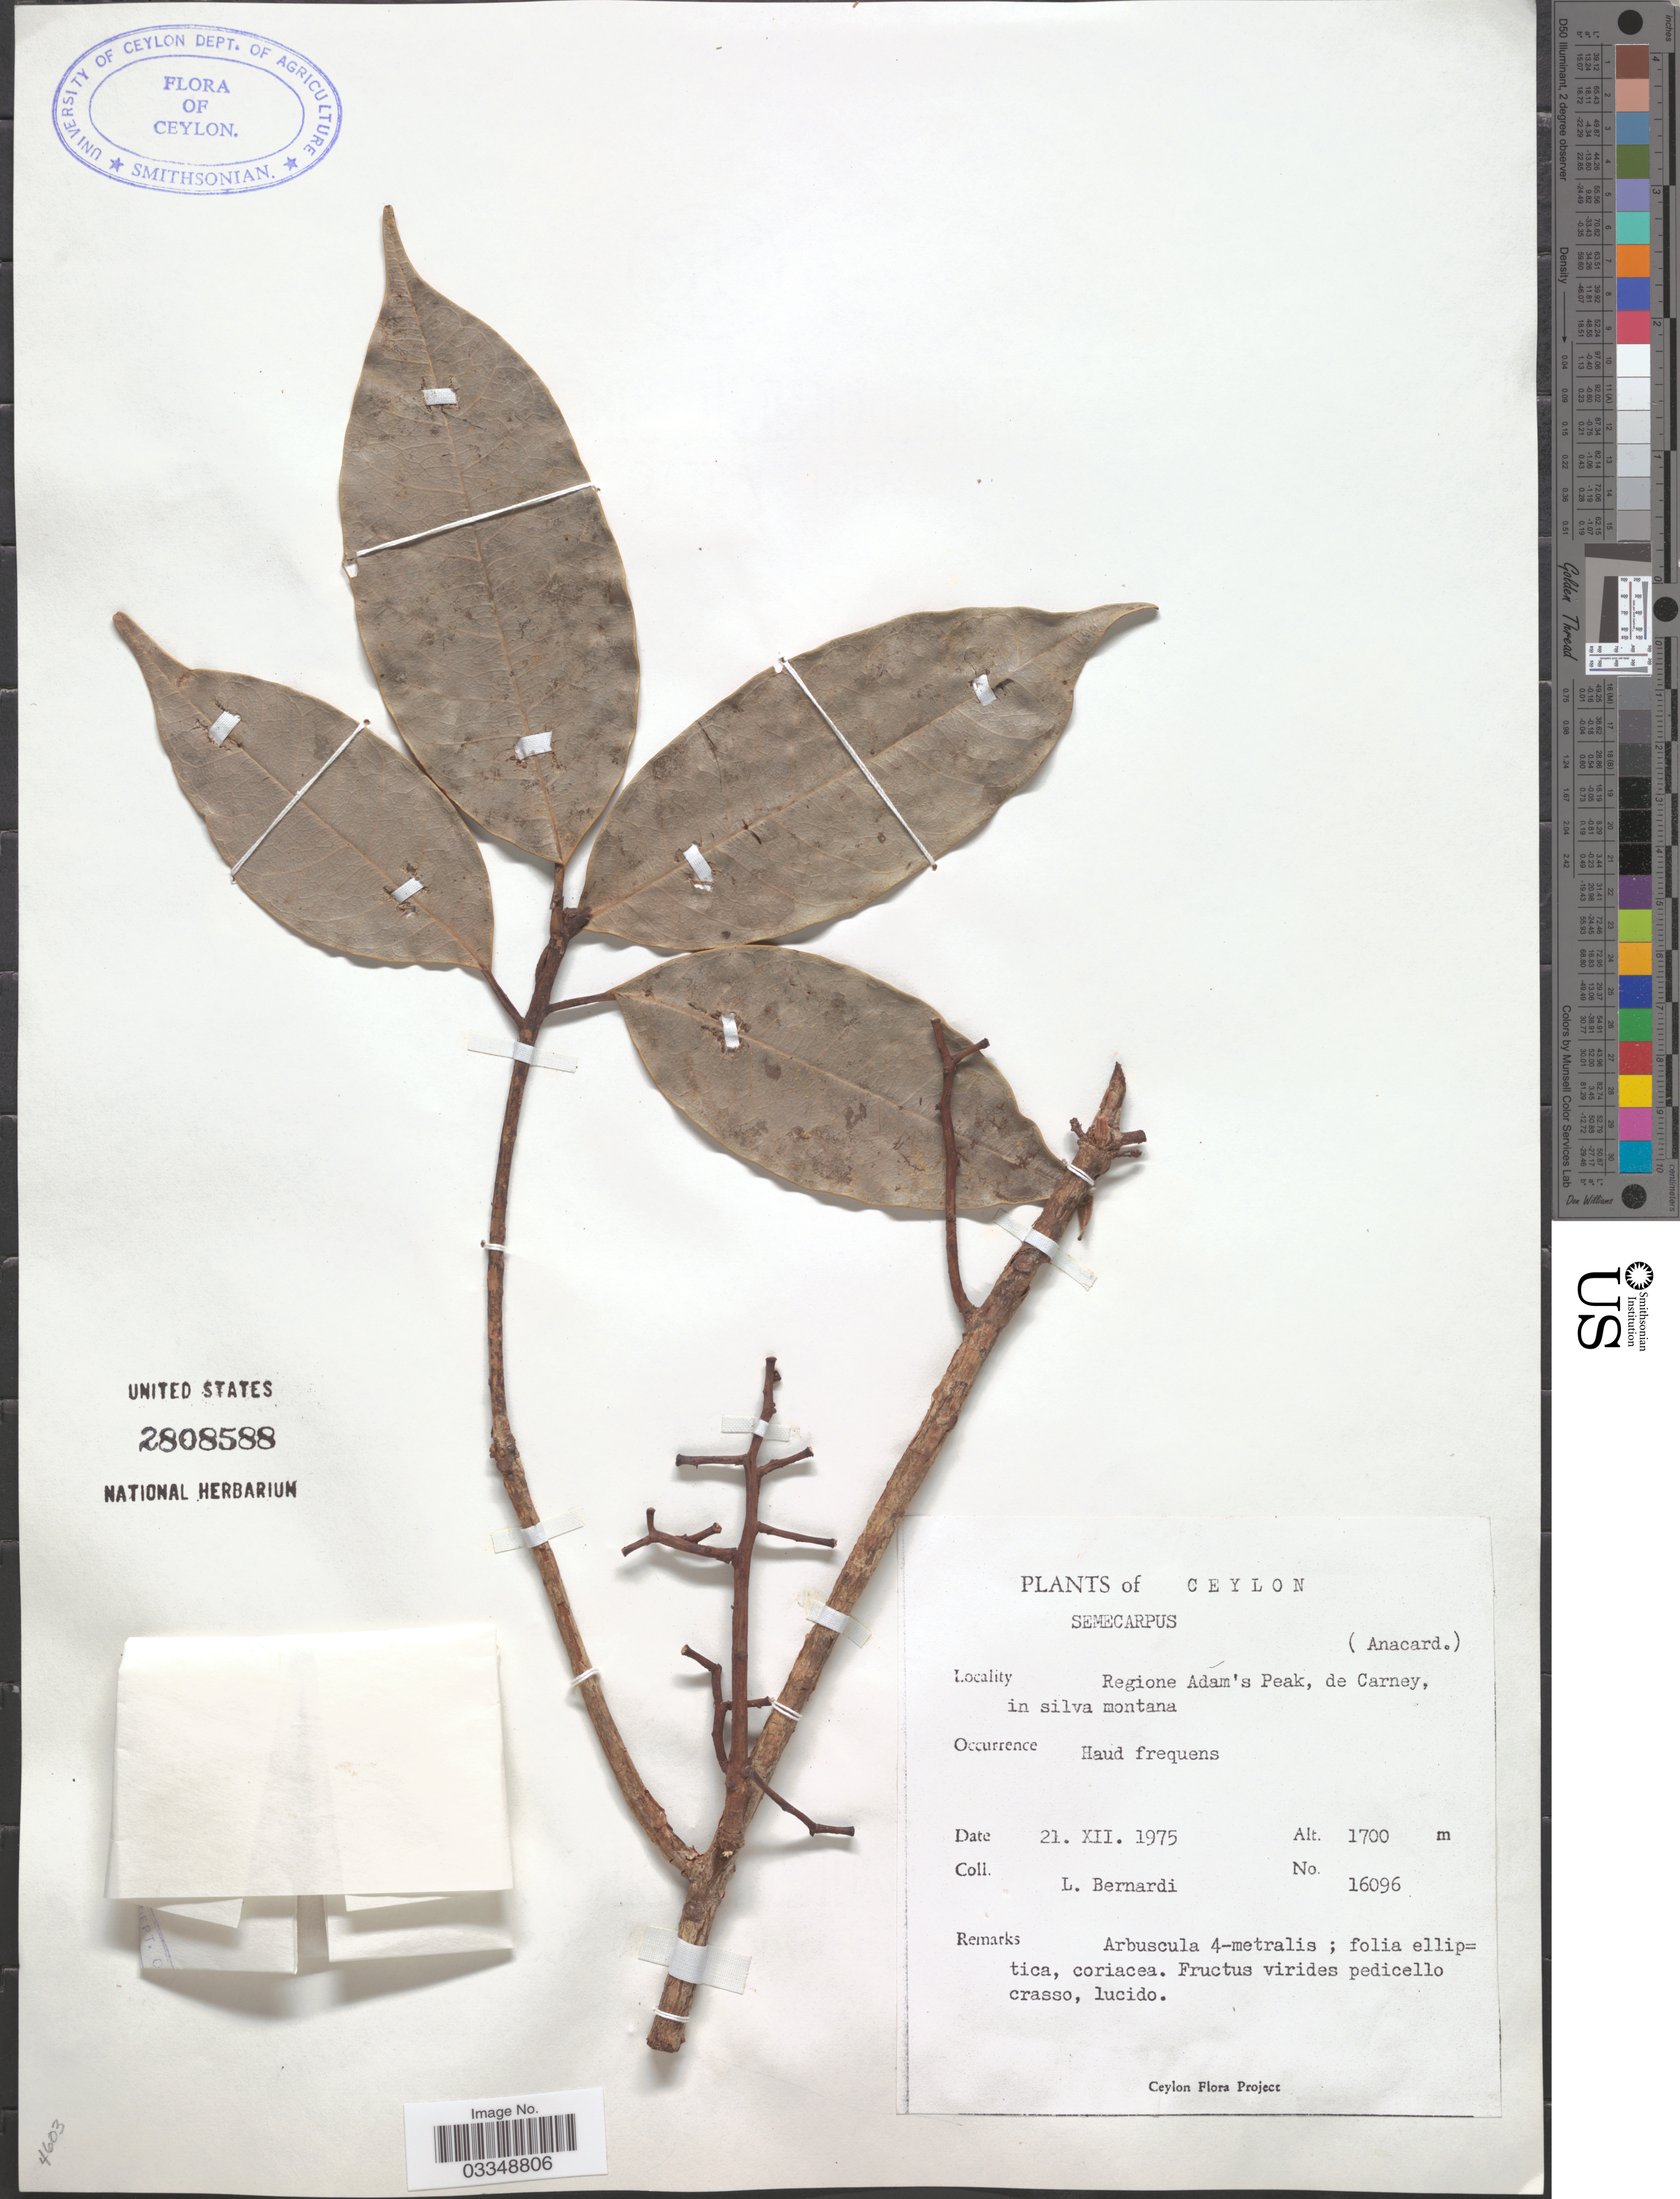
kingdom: Plantae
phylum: Tracheophyta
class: Magnoliopsida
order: Sapindales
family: Anacardiaceae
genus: Semecarpus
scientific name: Semecarpus sp.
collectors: L. Bernardi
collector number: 16096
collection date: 1975-12-21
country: Sri Lanka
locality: Ceylon. Regione Adam's Peak, de Carney, in silva montana.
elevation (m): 1700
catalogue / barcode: US 2808588